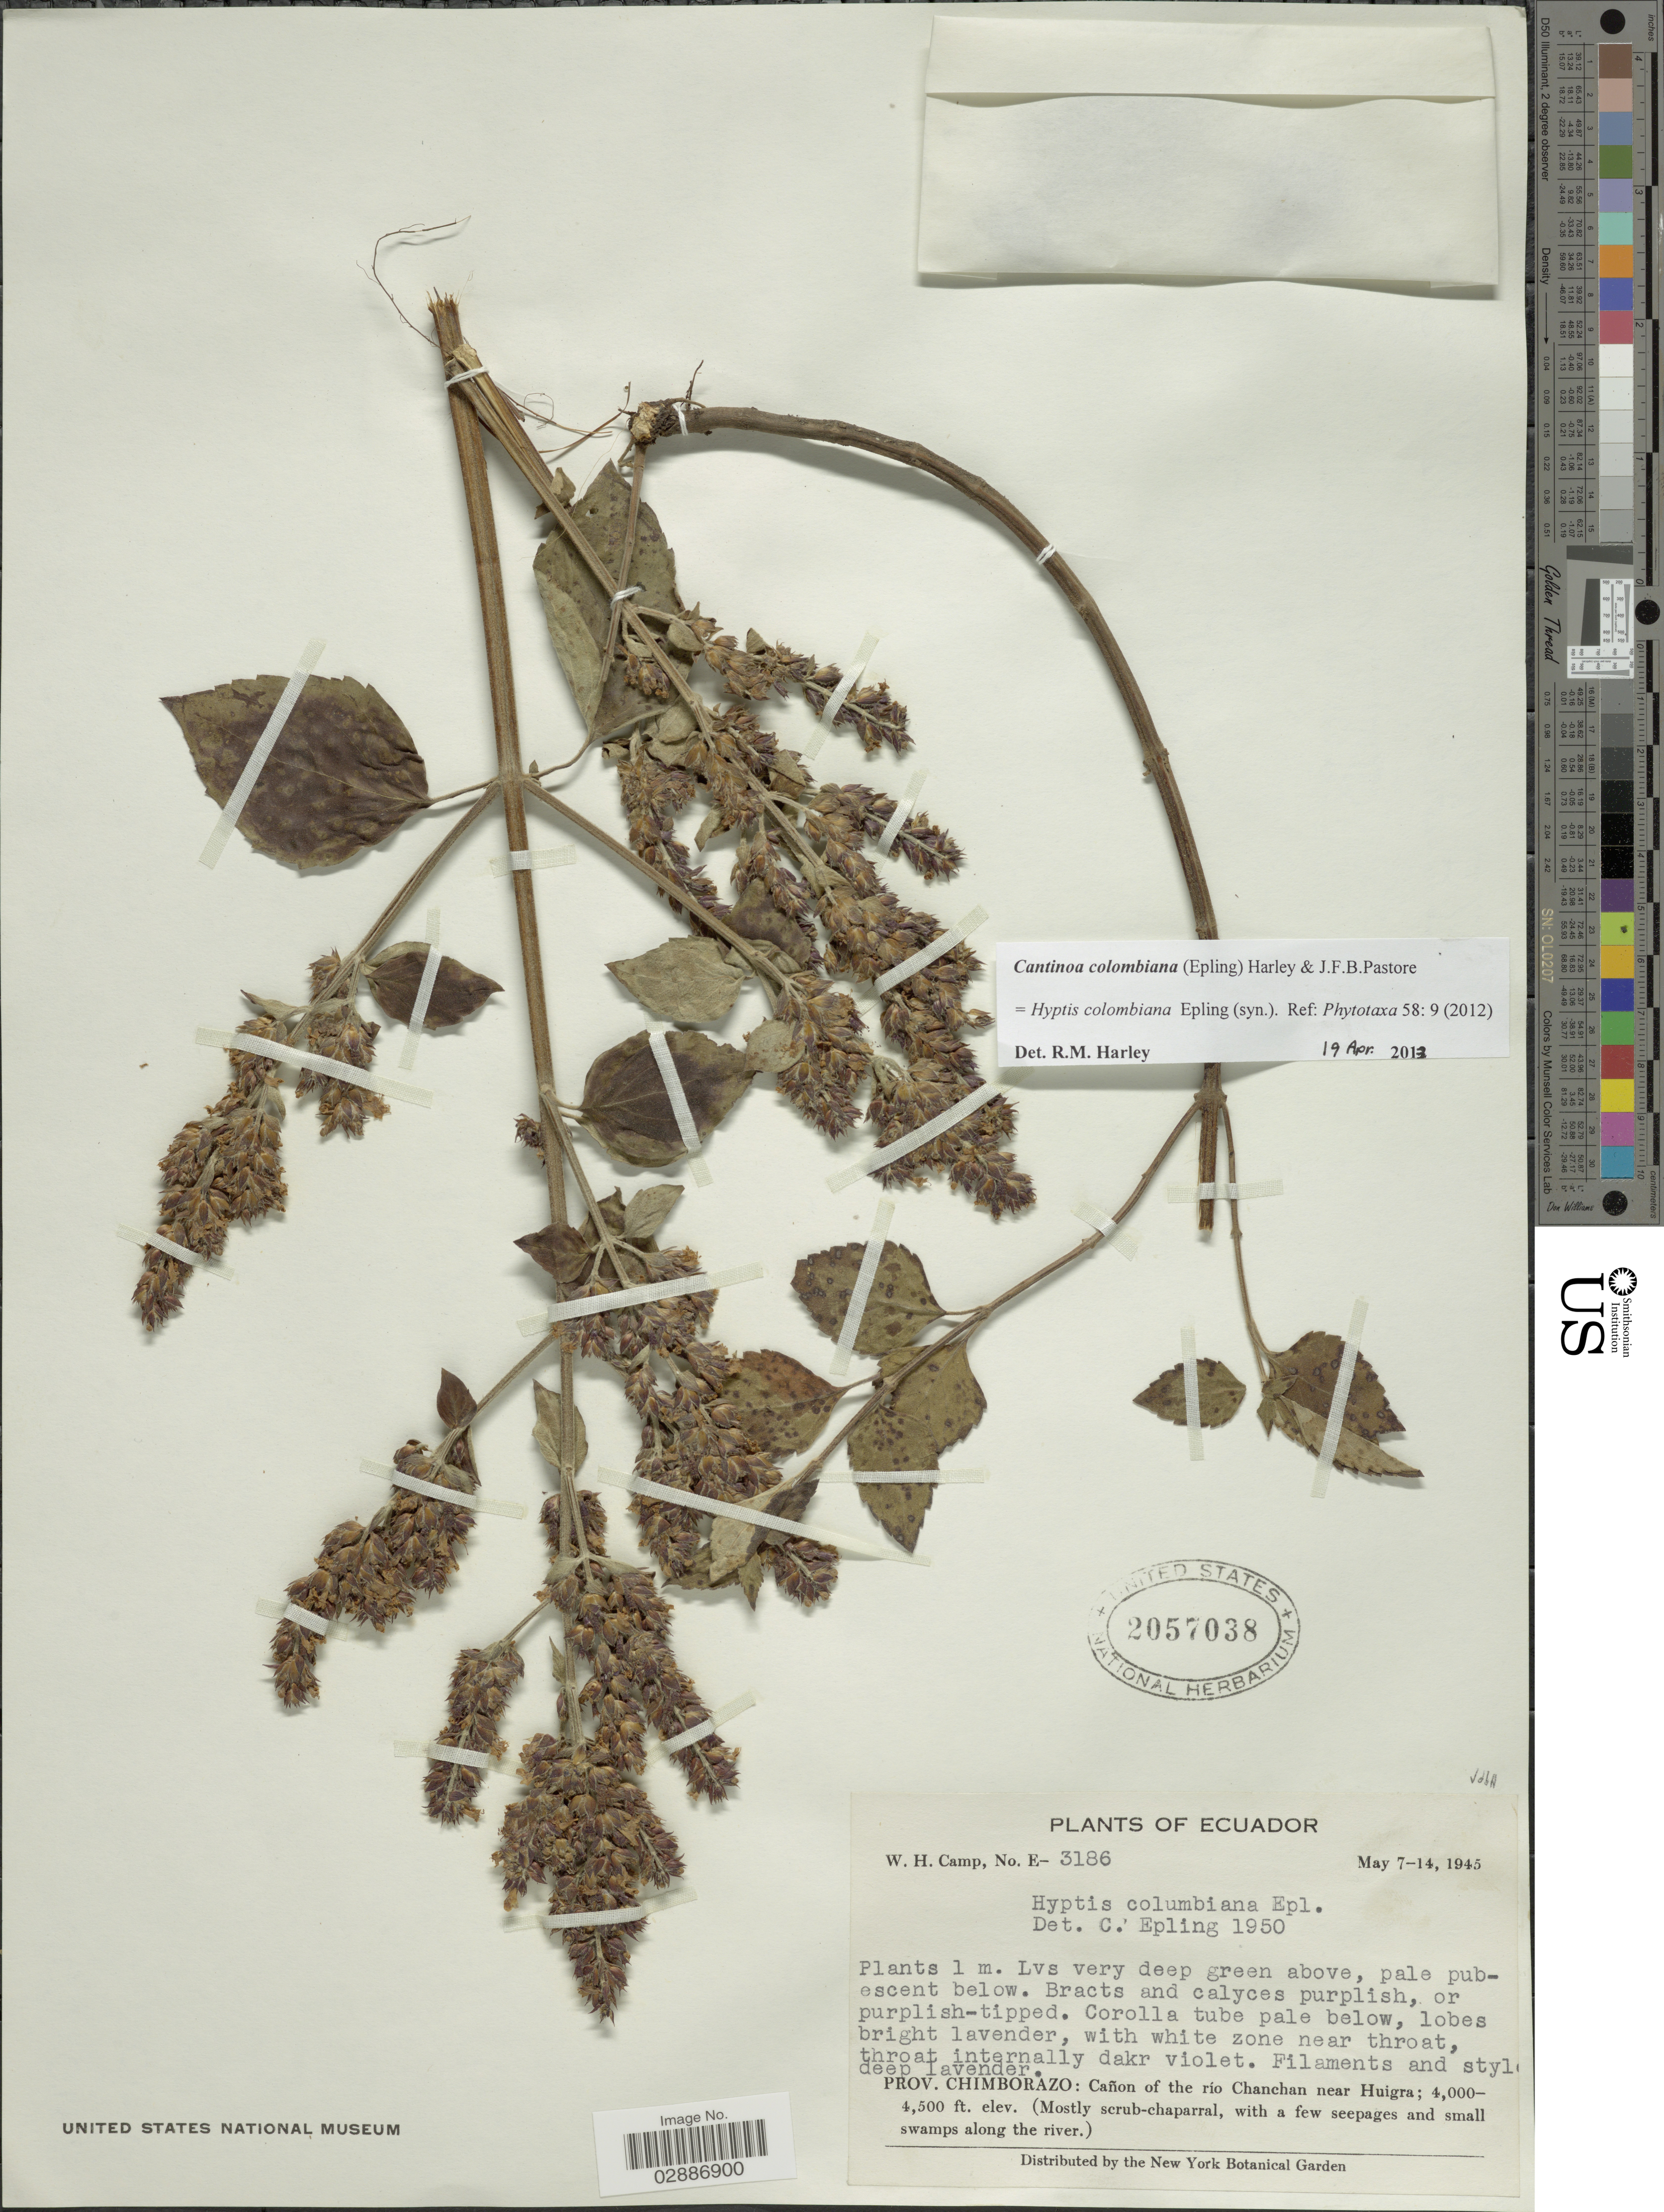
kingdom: Plantae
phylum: Tracheophyta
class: Magnoliopsida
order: Lamiales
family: Lamiaceae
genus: Cantinoa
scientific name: Cantinoa colombiana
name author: (Epling) Harley & J.F.B. Pastore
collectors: W. H. Camp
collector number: E-3186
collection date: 1945-05-07/1945-05-14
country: Ecuador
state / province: Chimborazo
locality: Cañon of the río Chanchan near Huigra.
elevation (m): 4000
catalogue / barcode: US 2057038